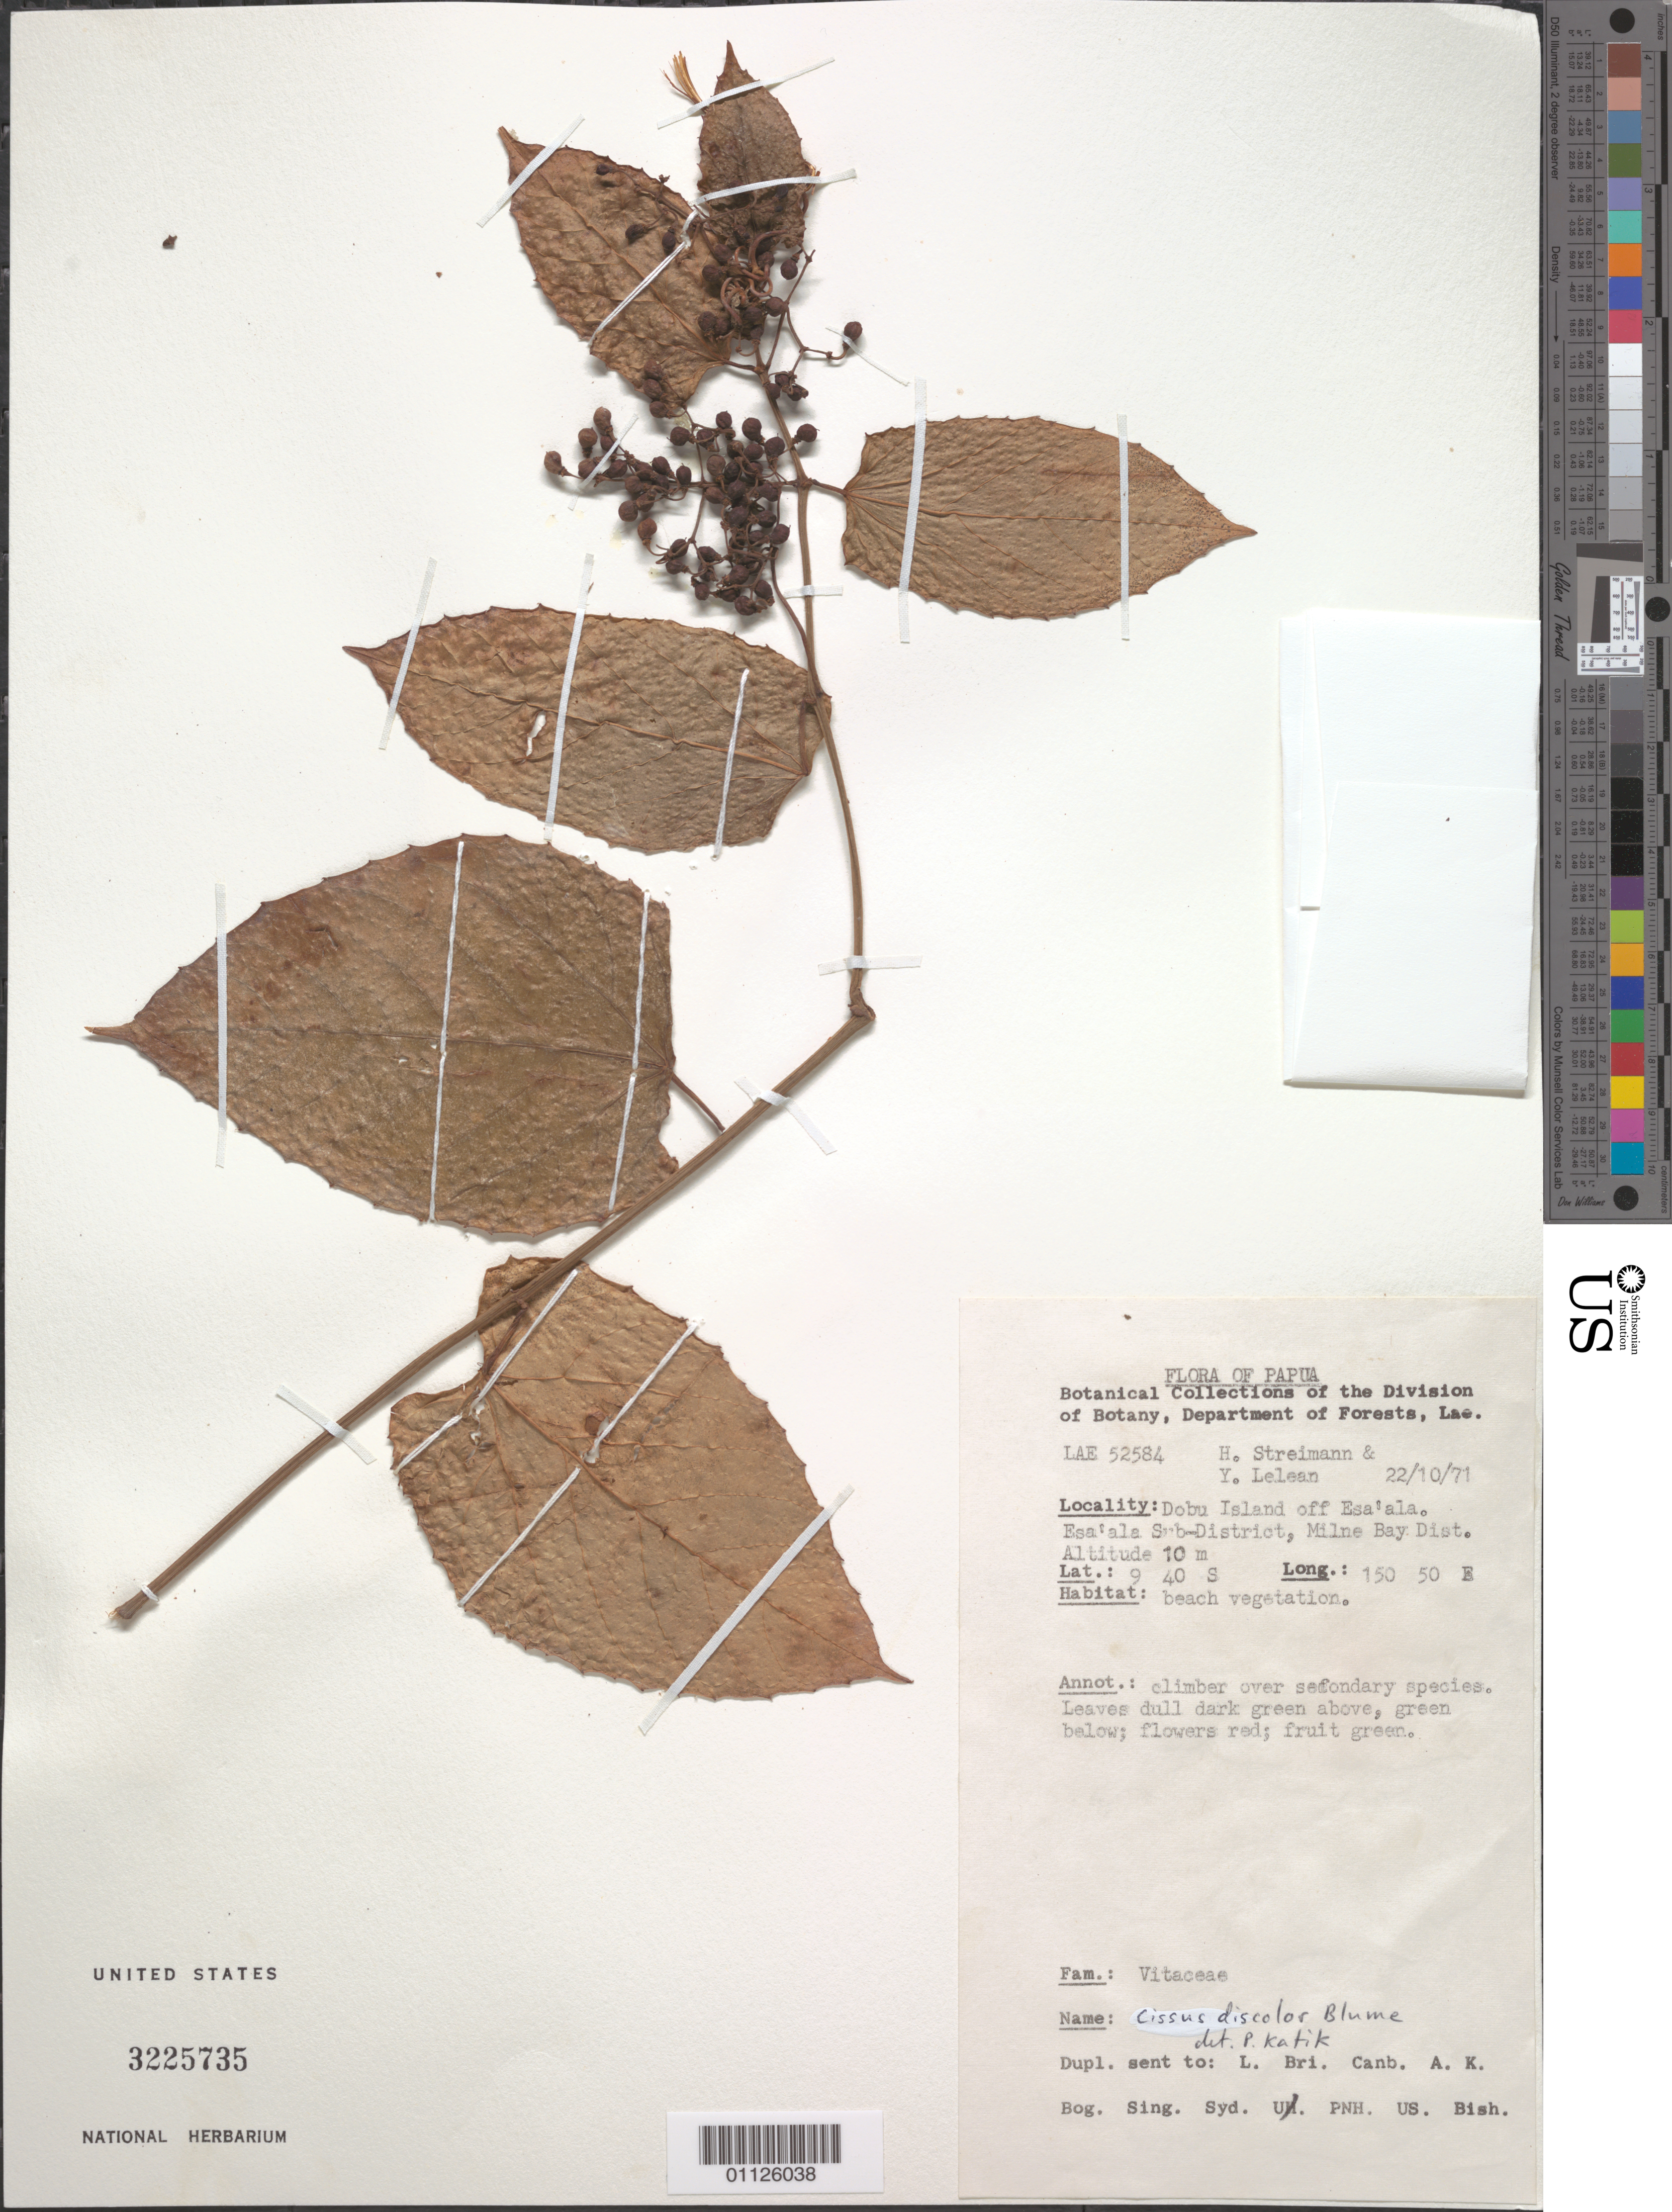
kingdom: Plantae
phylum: Tracheophyta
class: Magnoliopsida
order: Vitales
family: Vitaceae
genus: Cissus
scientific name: Cissus discolor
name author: Blume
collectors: H. Streimann & Y. Lelean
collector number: LAE 52584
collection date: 1971-10-22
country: Papua New Guinea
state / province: Milne Bay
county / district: Milne Bay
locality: Dobu Island off Esa'ala. Esa'ala Sub-Dist.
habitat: Beach vegetation. Climber.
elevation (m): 10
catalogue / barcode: US 3225735